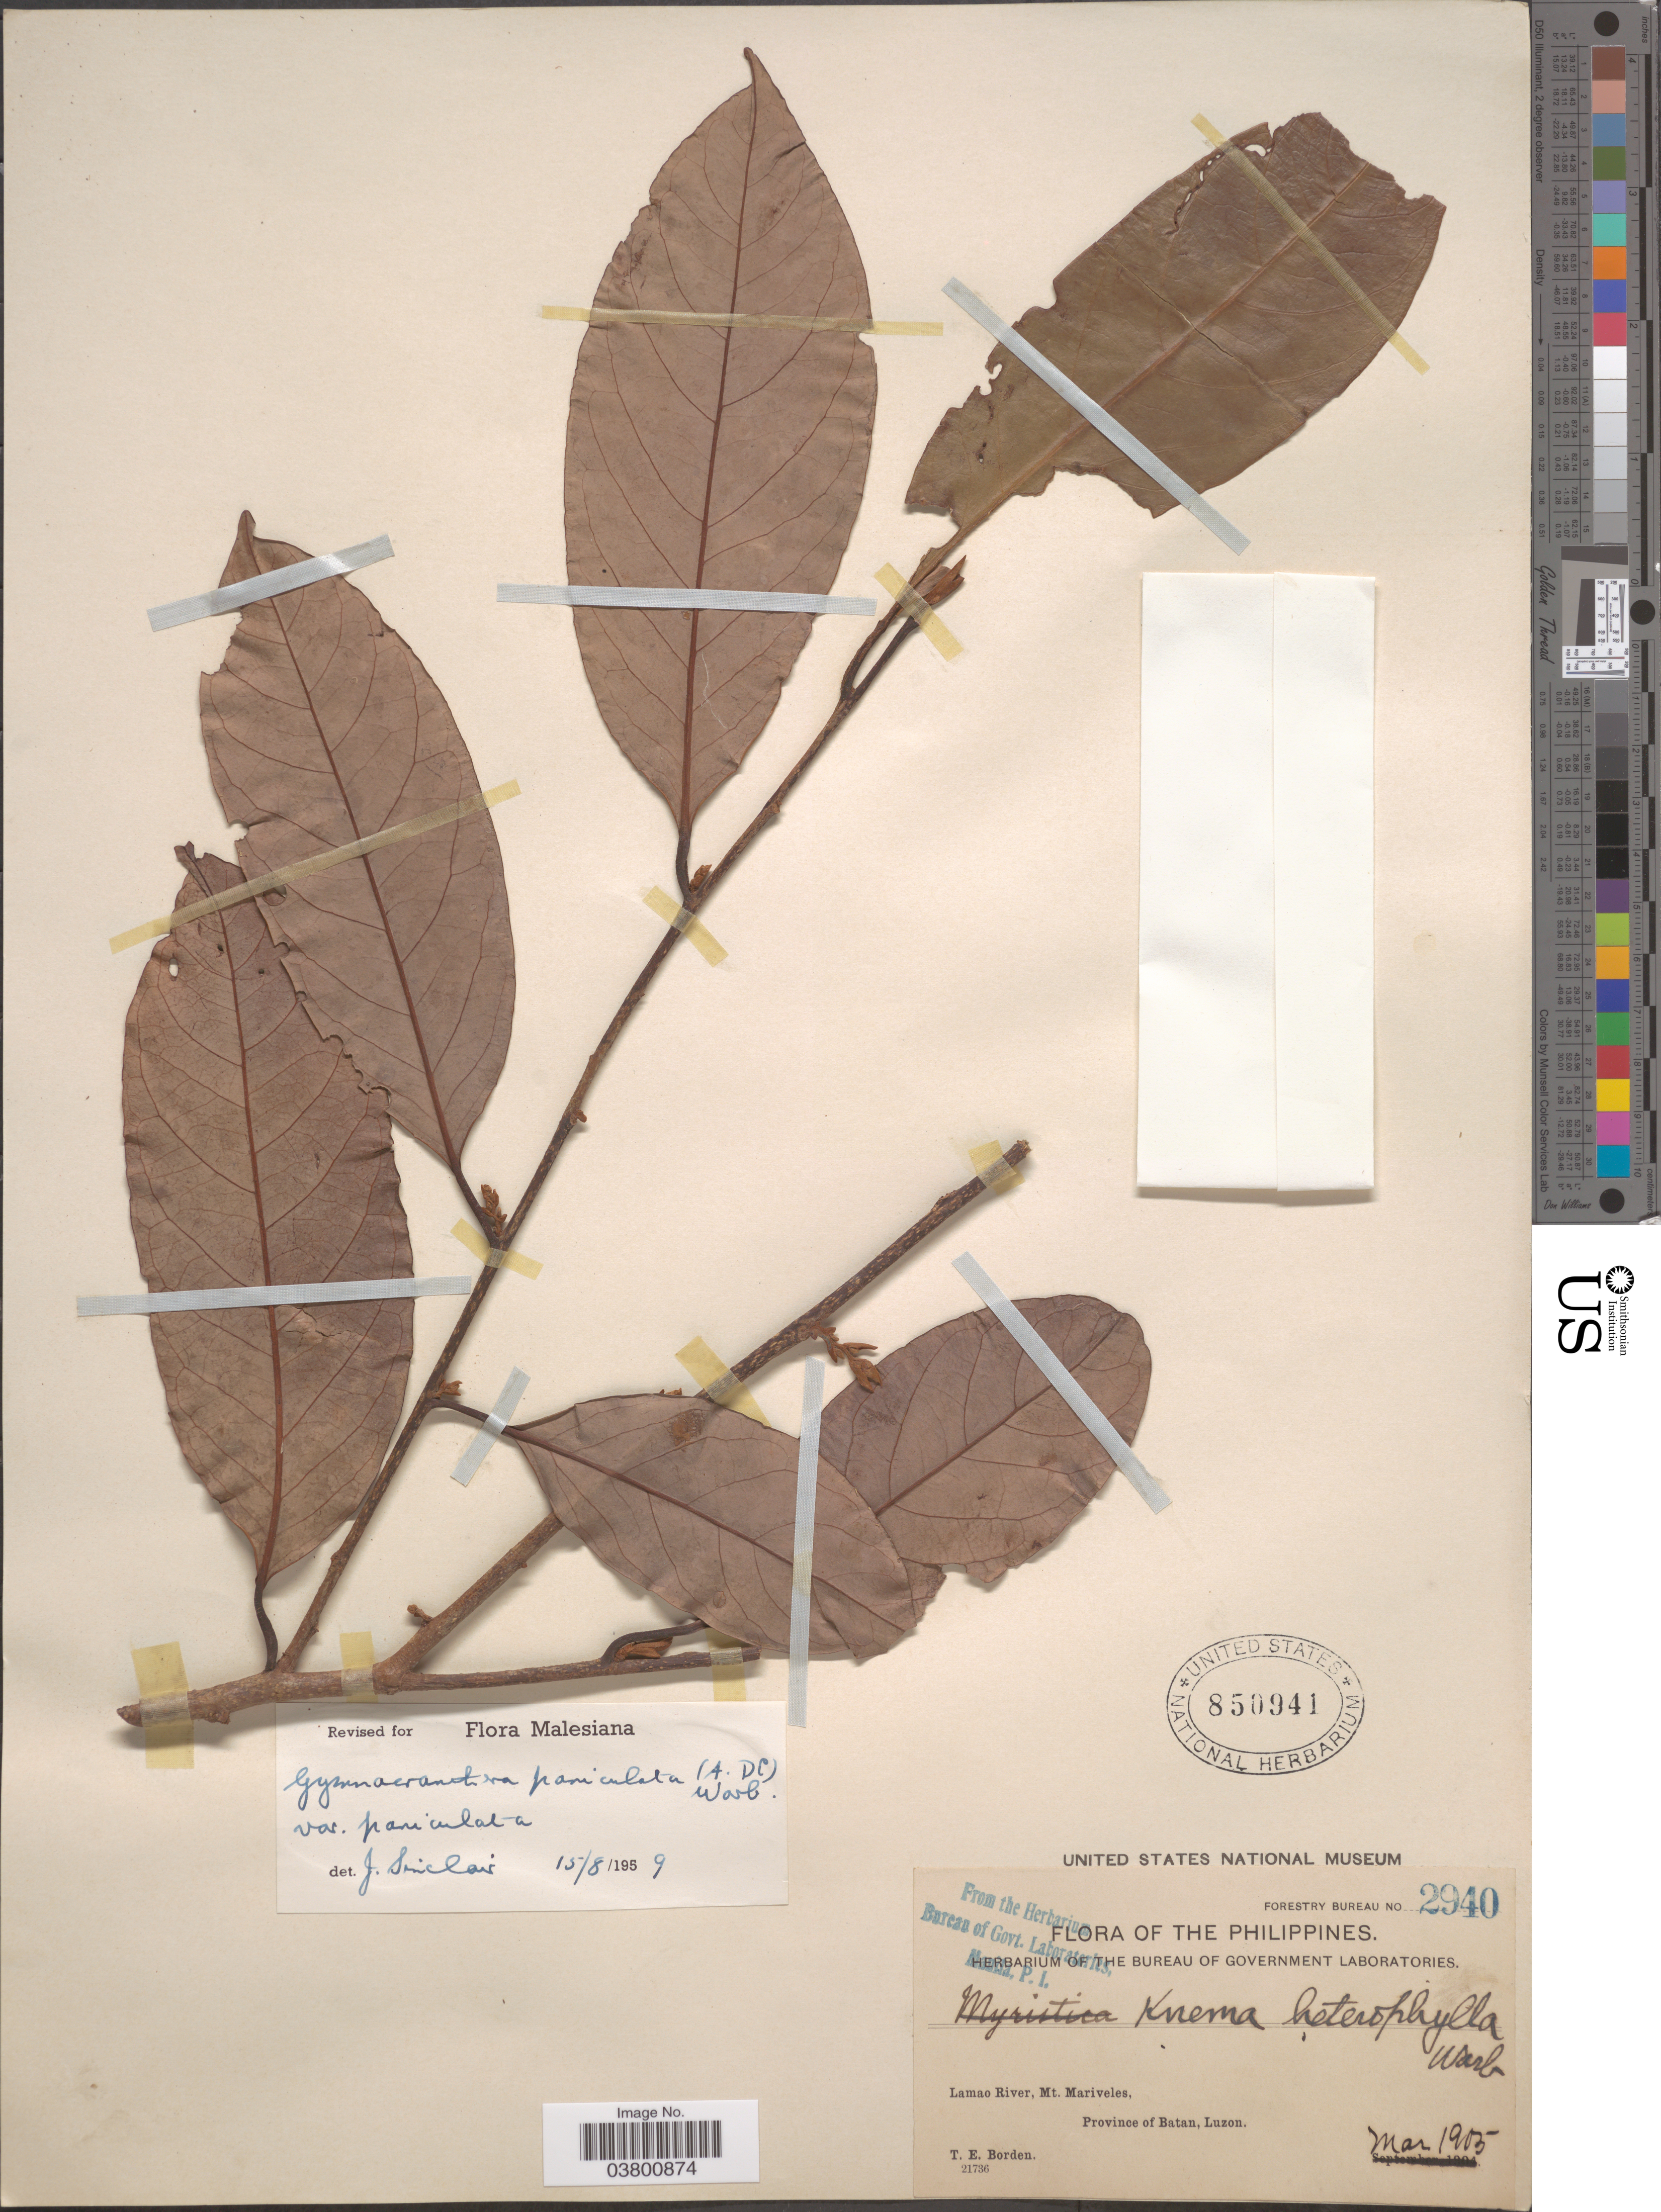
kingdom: Plantae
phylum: Tracheophyta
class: Magnoliopsida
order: Magnoliales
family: Myristicaceae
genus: Gymnacranthera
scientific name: Gymnacranthera paniculata var. paniculata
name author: (A. DC.) Warb.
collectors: T. E. Borden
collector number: Forestry Bureau 2940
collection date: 1905-03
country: Philippines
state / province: Cagayan Valley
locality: Lamao River, Mt. Mariveles. Province of Batan, Luzon.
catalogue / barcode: US 850941